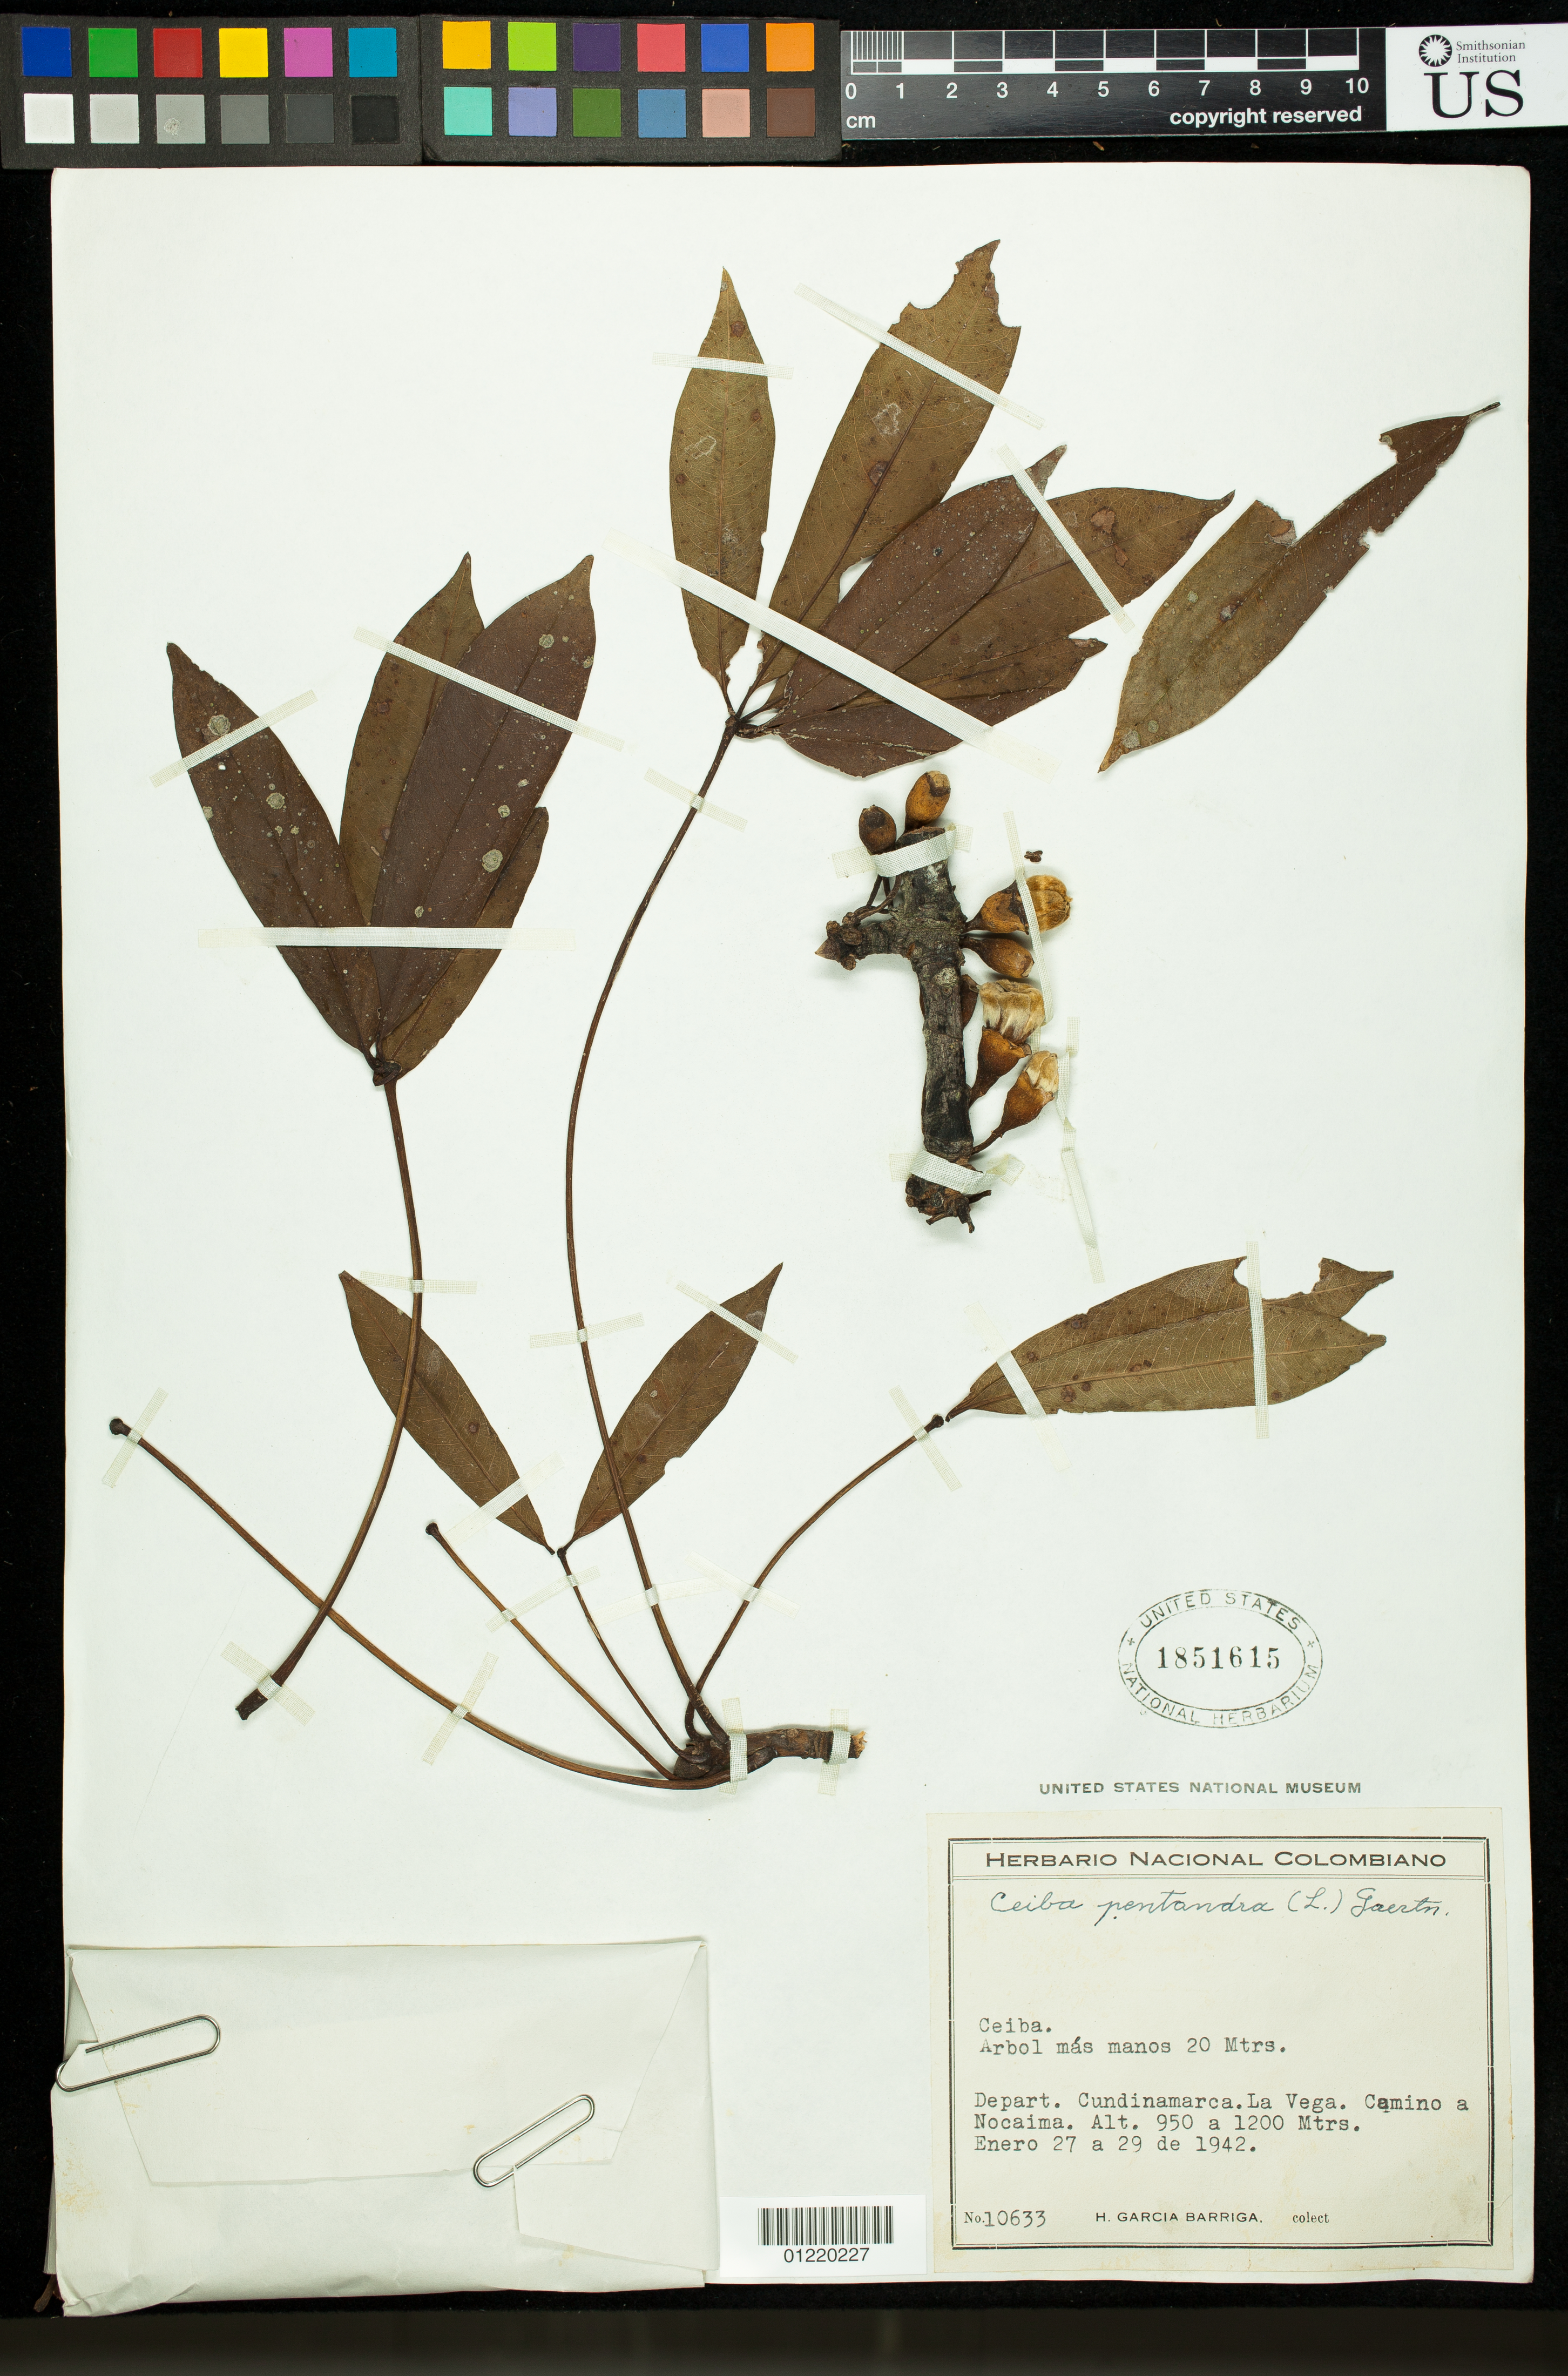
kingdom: Plantae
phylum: Tracheophyta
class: Magnoliopsida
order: Malvales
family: Malvaceae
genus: Ceiba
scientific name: Ceiba pentandra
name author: (L.) Gaertn.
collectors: H. García Barriga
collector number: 10633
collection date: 1942-01-27/1942-01-29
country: Colombia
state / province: Cundinamarca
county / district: La Vega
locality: Camino a Nocaima.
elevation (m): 950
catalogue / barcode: US 1851615